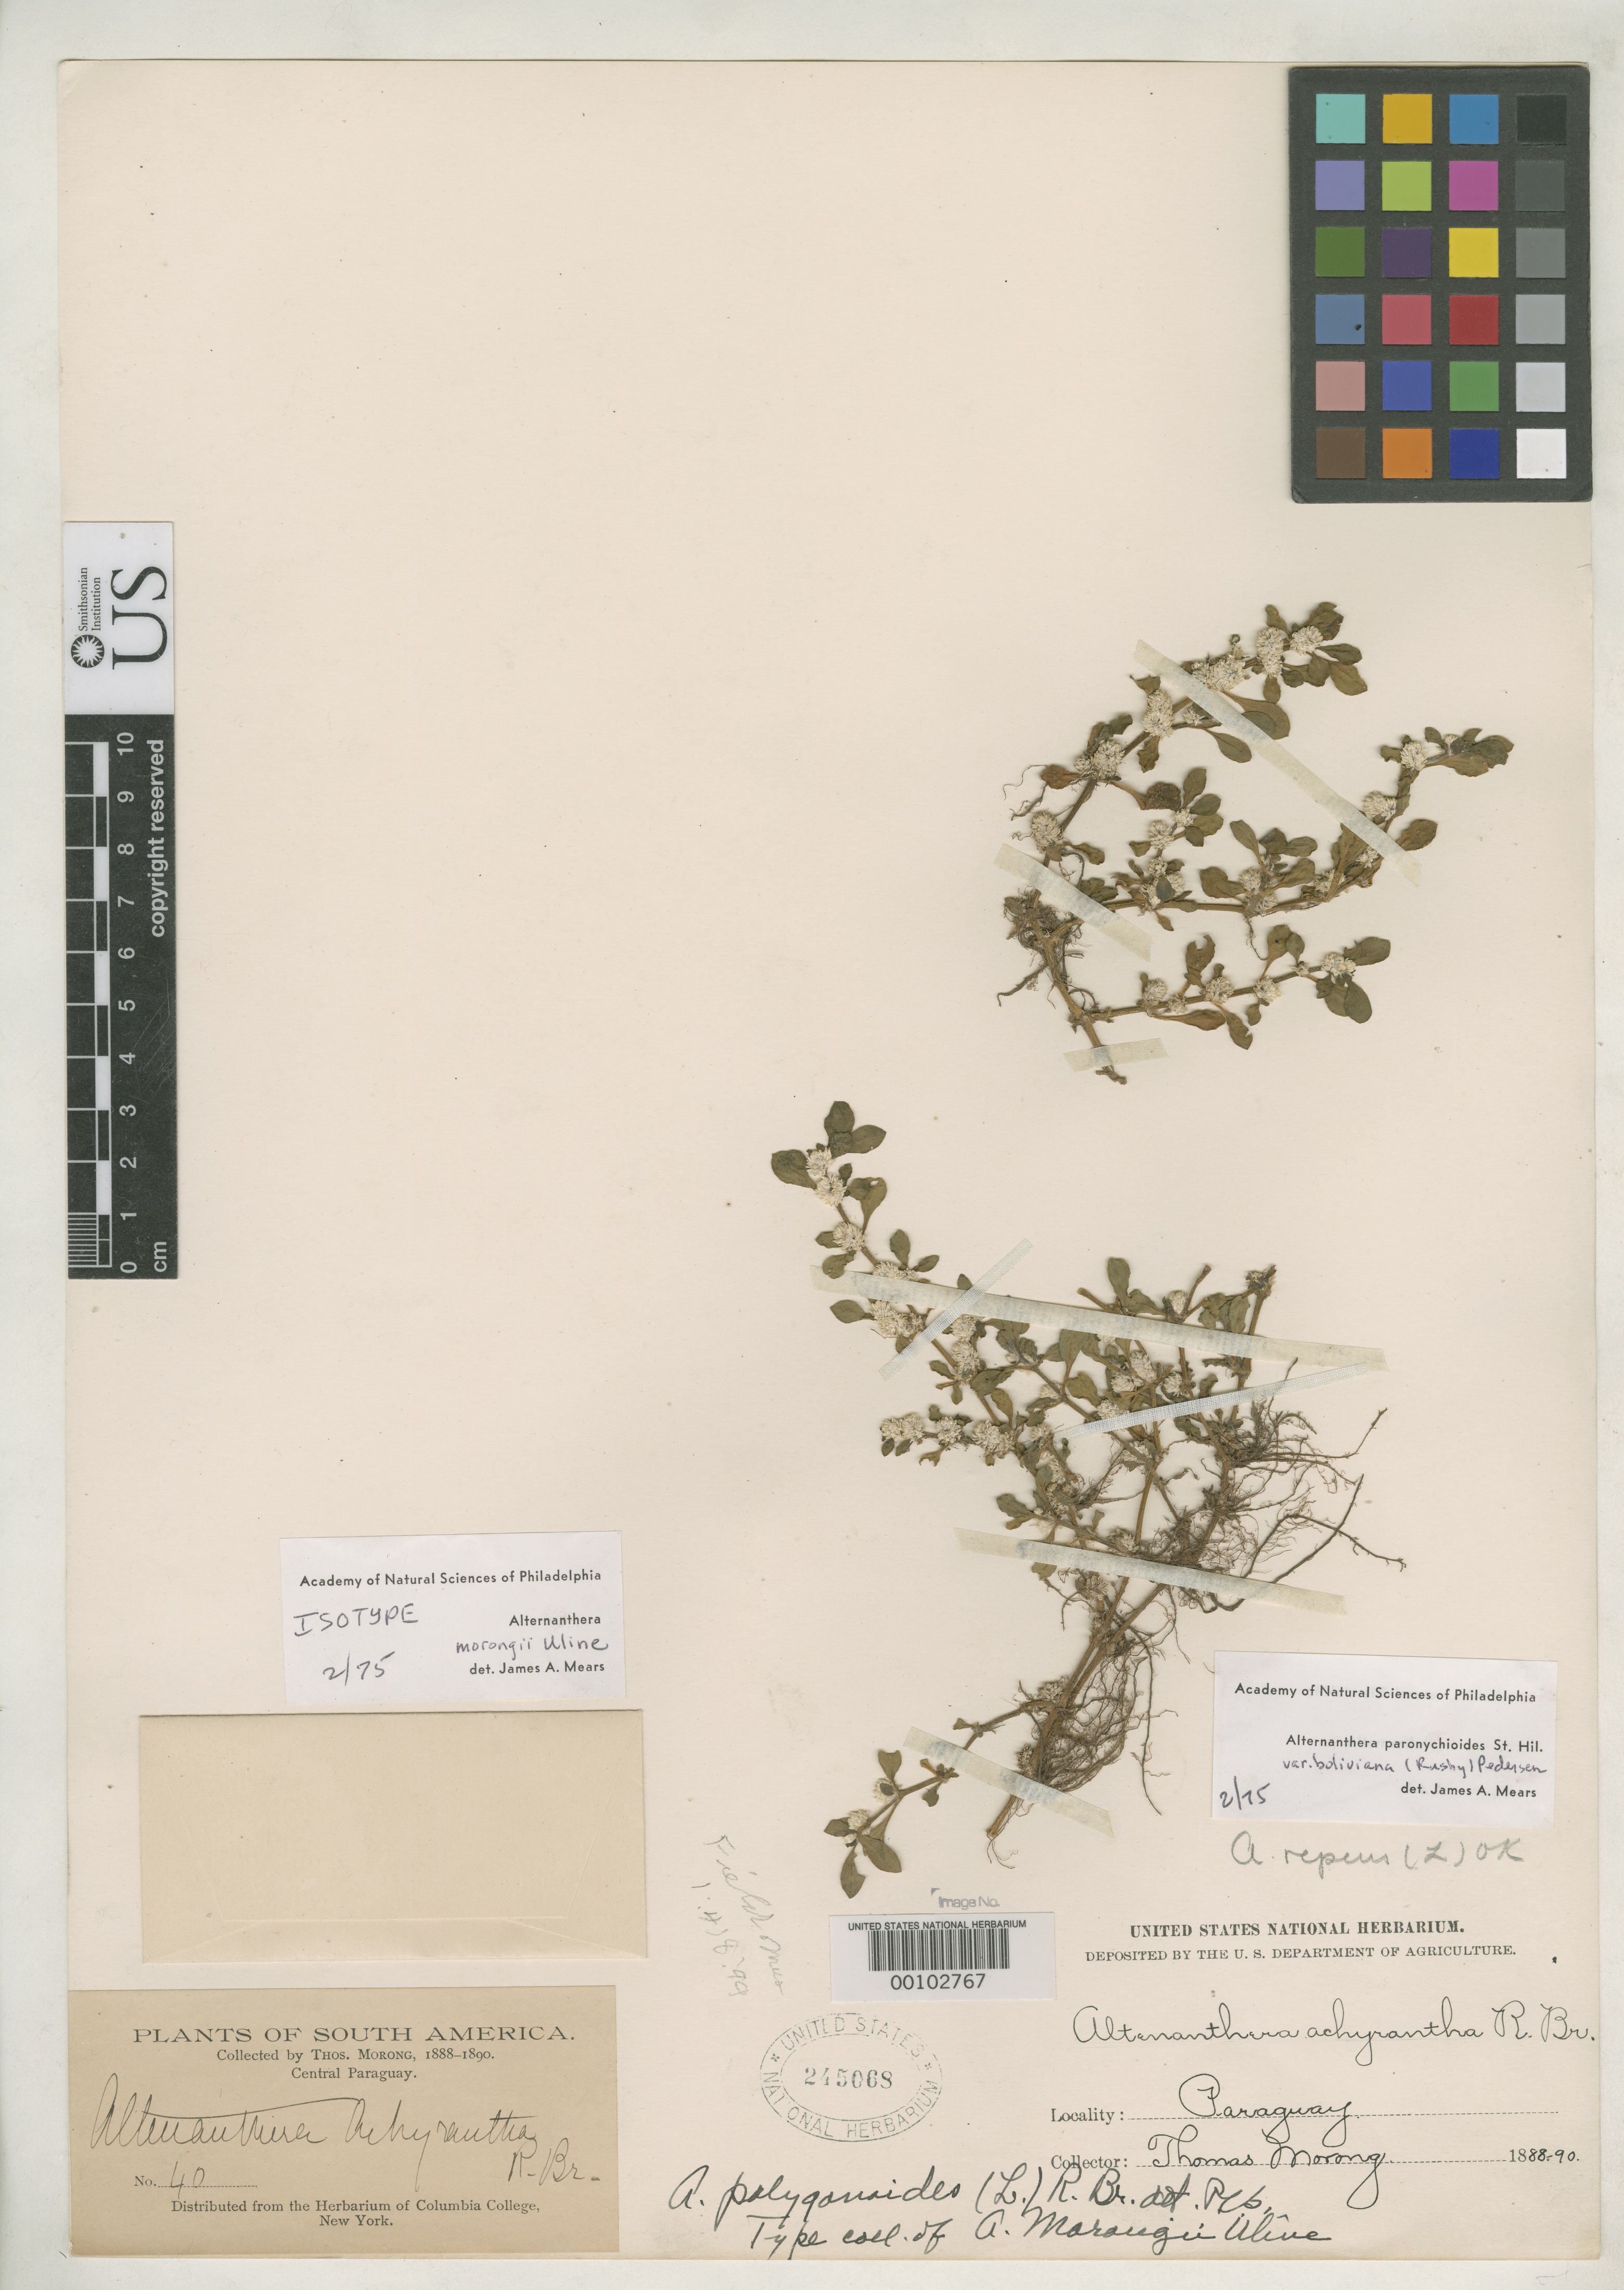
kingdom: Plantae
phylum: Tracheophyta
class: Magnoliopsida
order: Caryophyllales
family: Amaranthaceae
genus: Alternanthera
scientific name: Alternanthera morongii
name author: Uline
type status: Isotype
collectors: T. Morong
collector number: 40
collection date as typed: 1888 to -- --- 1890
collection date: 1888/1890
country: Paraguay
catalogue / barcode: US 245068